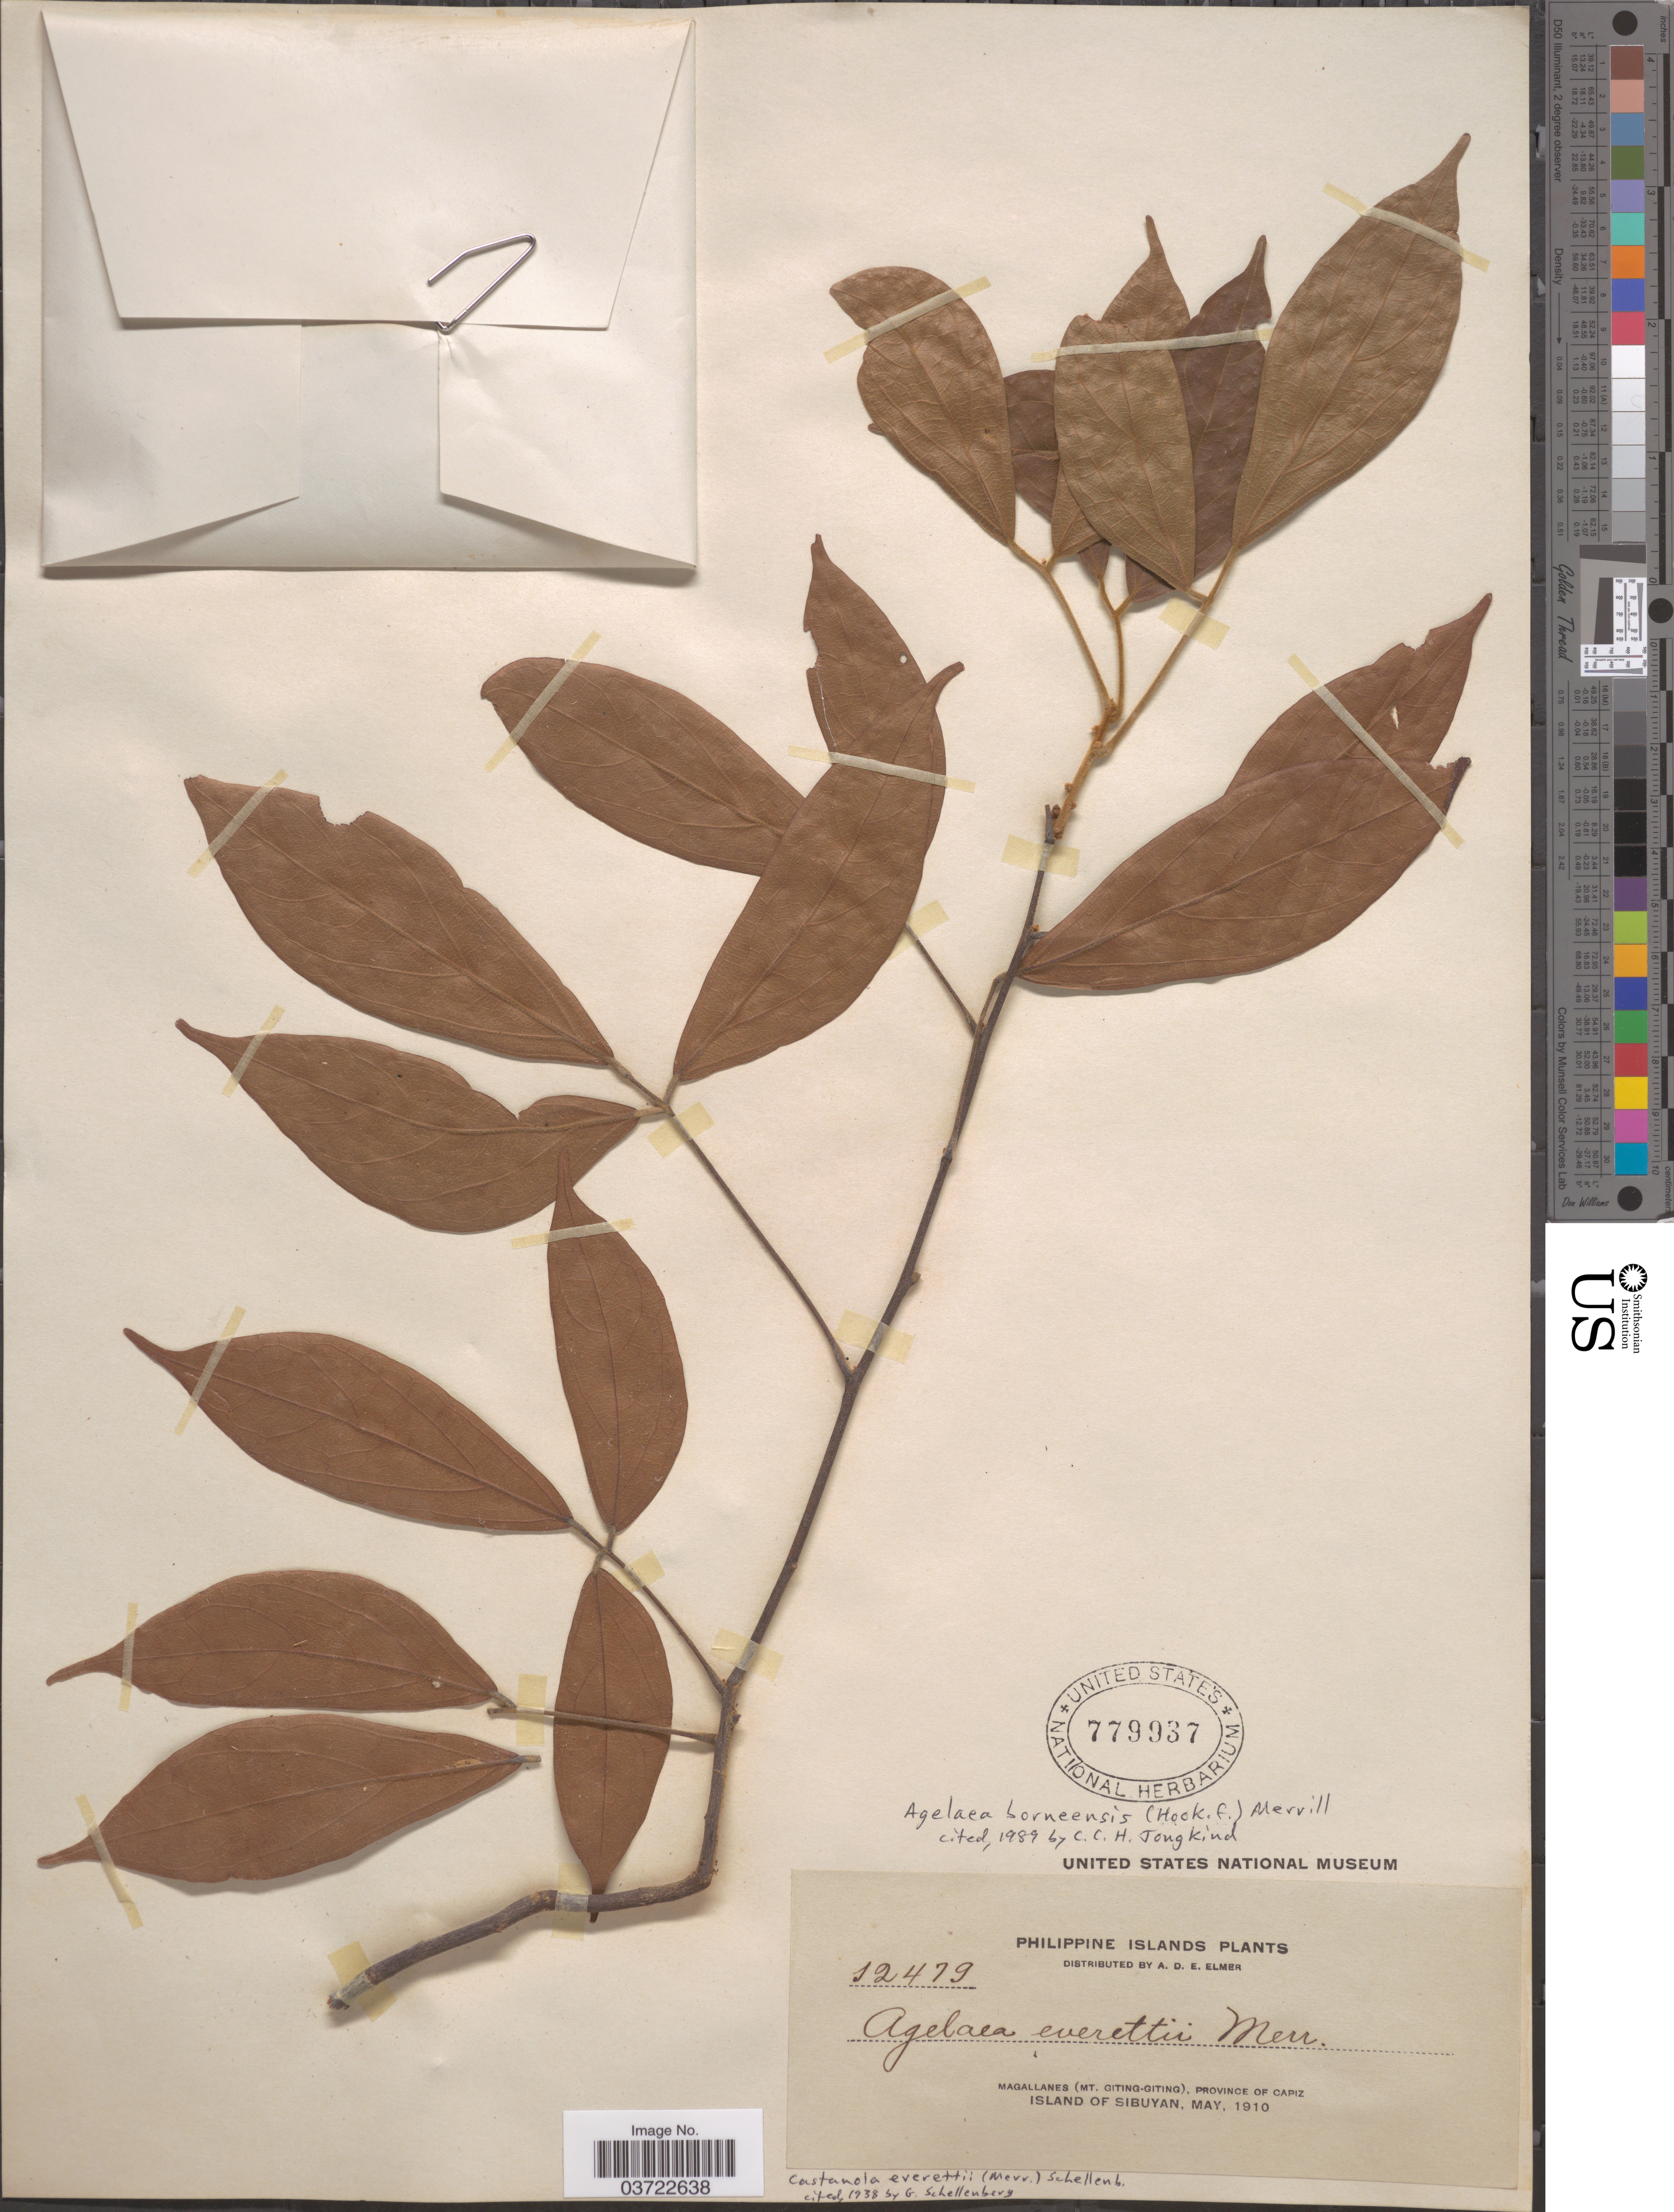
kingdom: Plantae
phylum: Tracheophyta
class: Magnoliopsida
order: Oxalidales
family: Connaraceae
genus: Agelaea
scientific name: Agelaea borneensis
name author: (Hook. f.) Merr.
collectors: A. D. E. Elmer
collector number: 12479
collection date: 1910-05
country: Philippines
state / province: Western Visayas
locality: Philippine Islands. Magallanes (Mt. Giting-Giting), Province of Capiz, Island of Sibuyan.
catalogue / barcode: US 779937